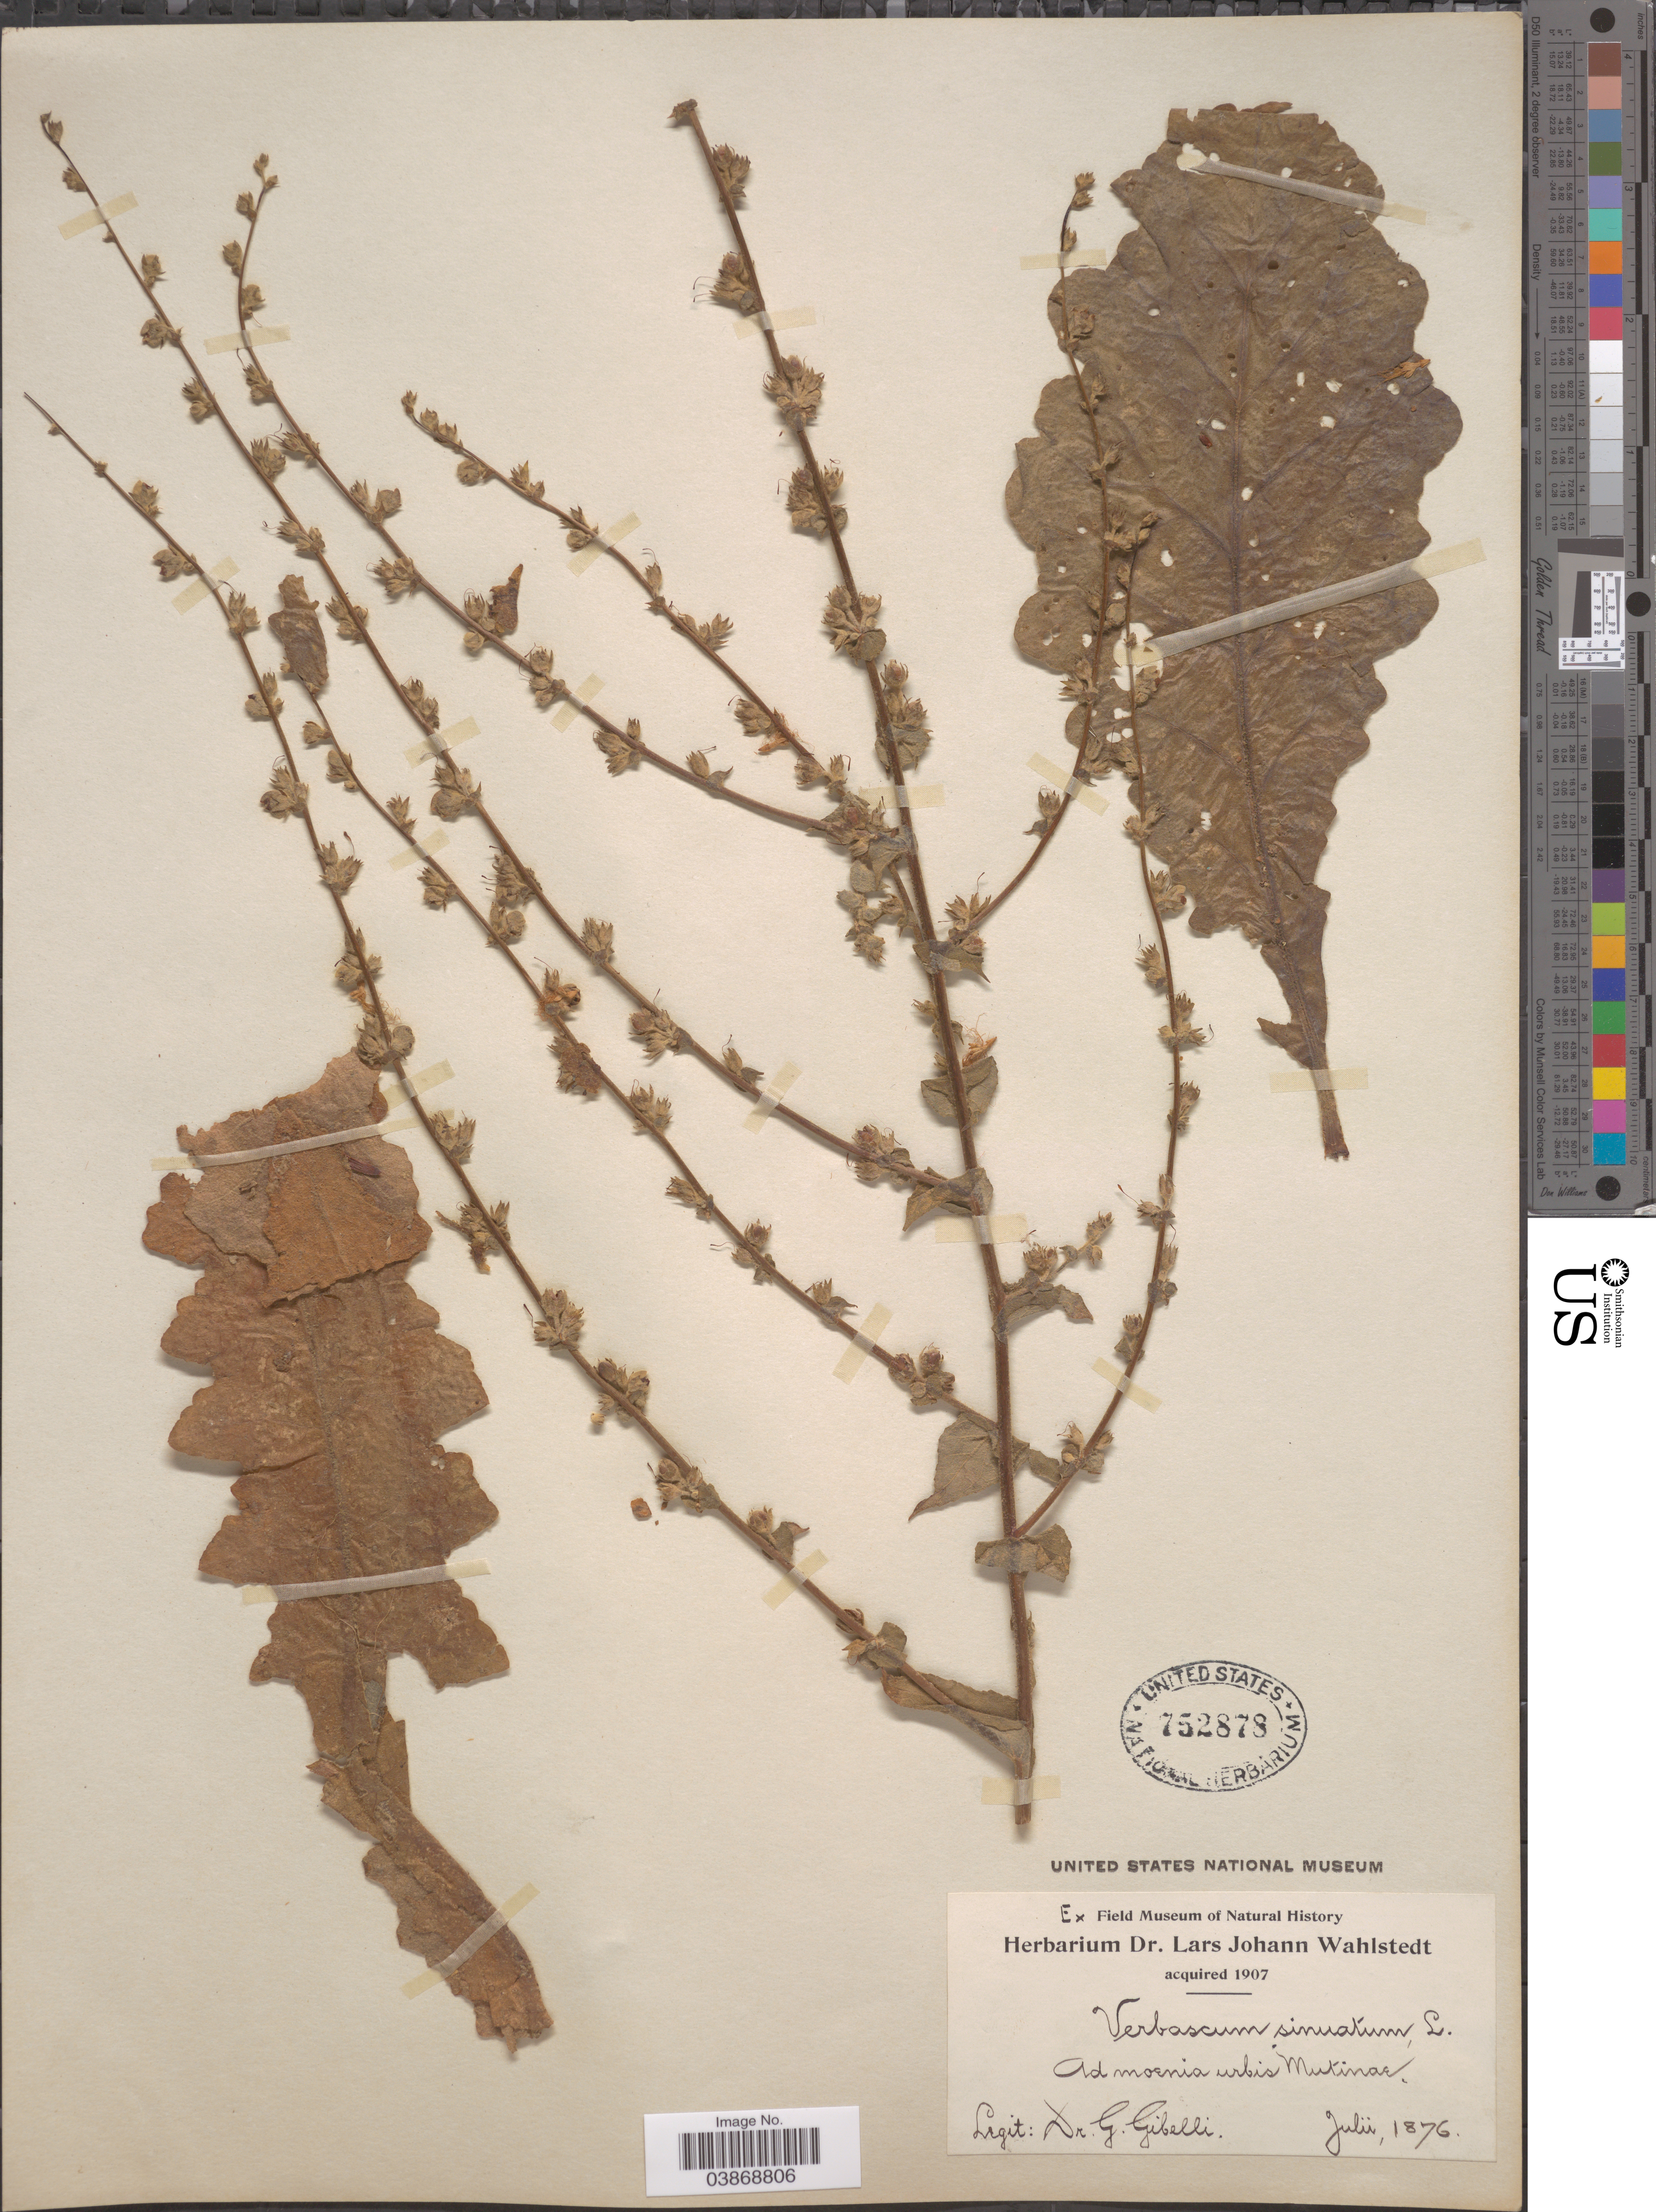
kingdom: Plantae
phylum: Tracheophyta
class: Magnoliopsida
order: Lamiales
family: Scrophulariaceae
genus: Verbascum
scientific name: Verbascum sinuatum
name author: L.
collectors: G. Gibelli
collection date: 1876-07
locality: Ad moenia urbis Mutinae.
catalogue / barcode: US 752878